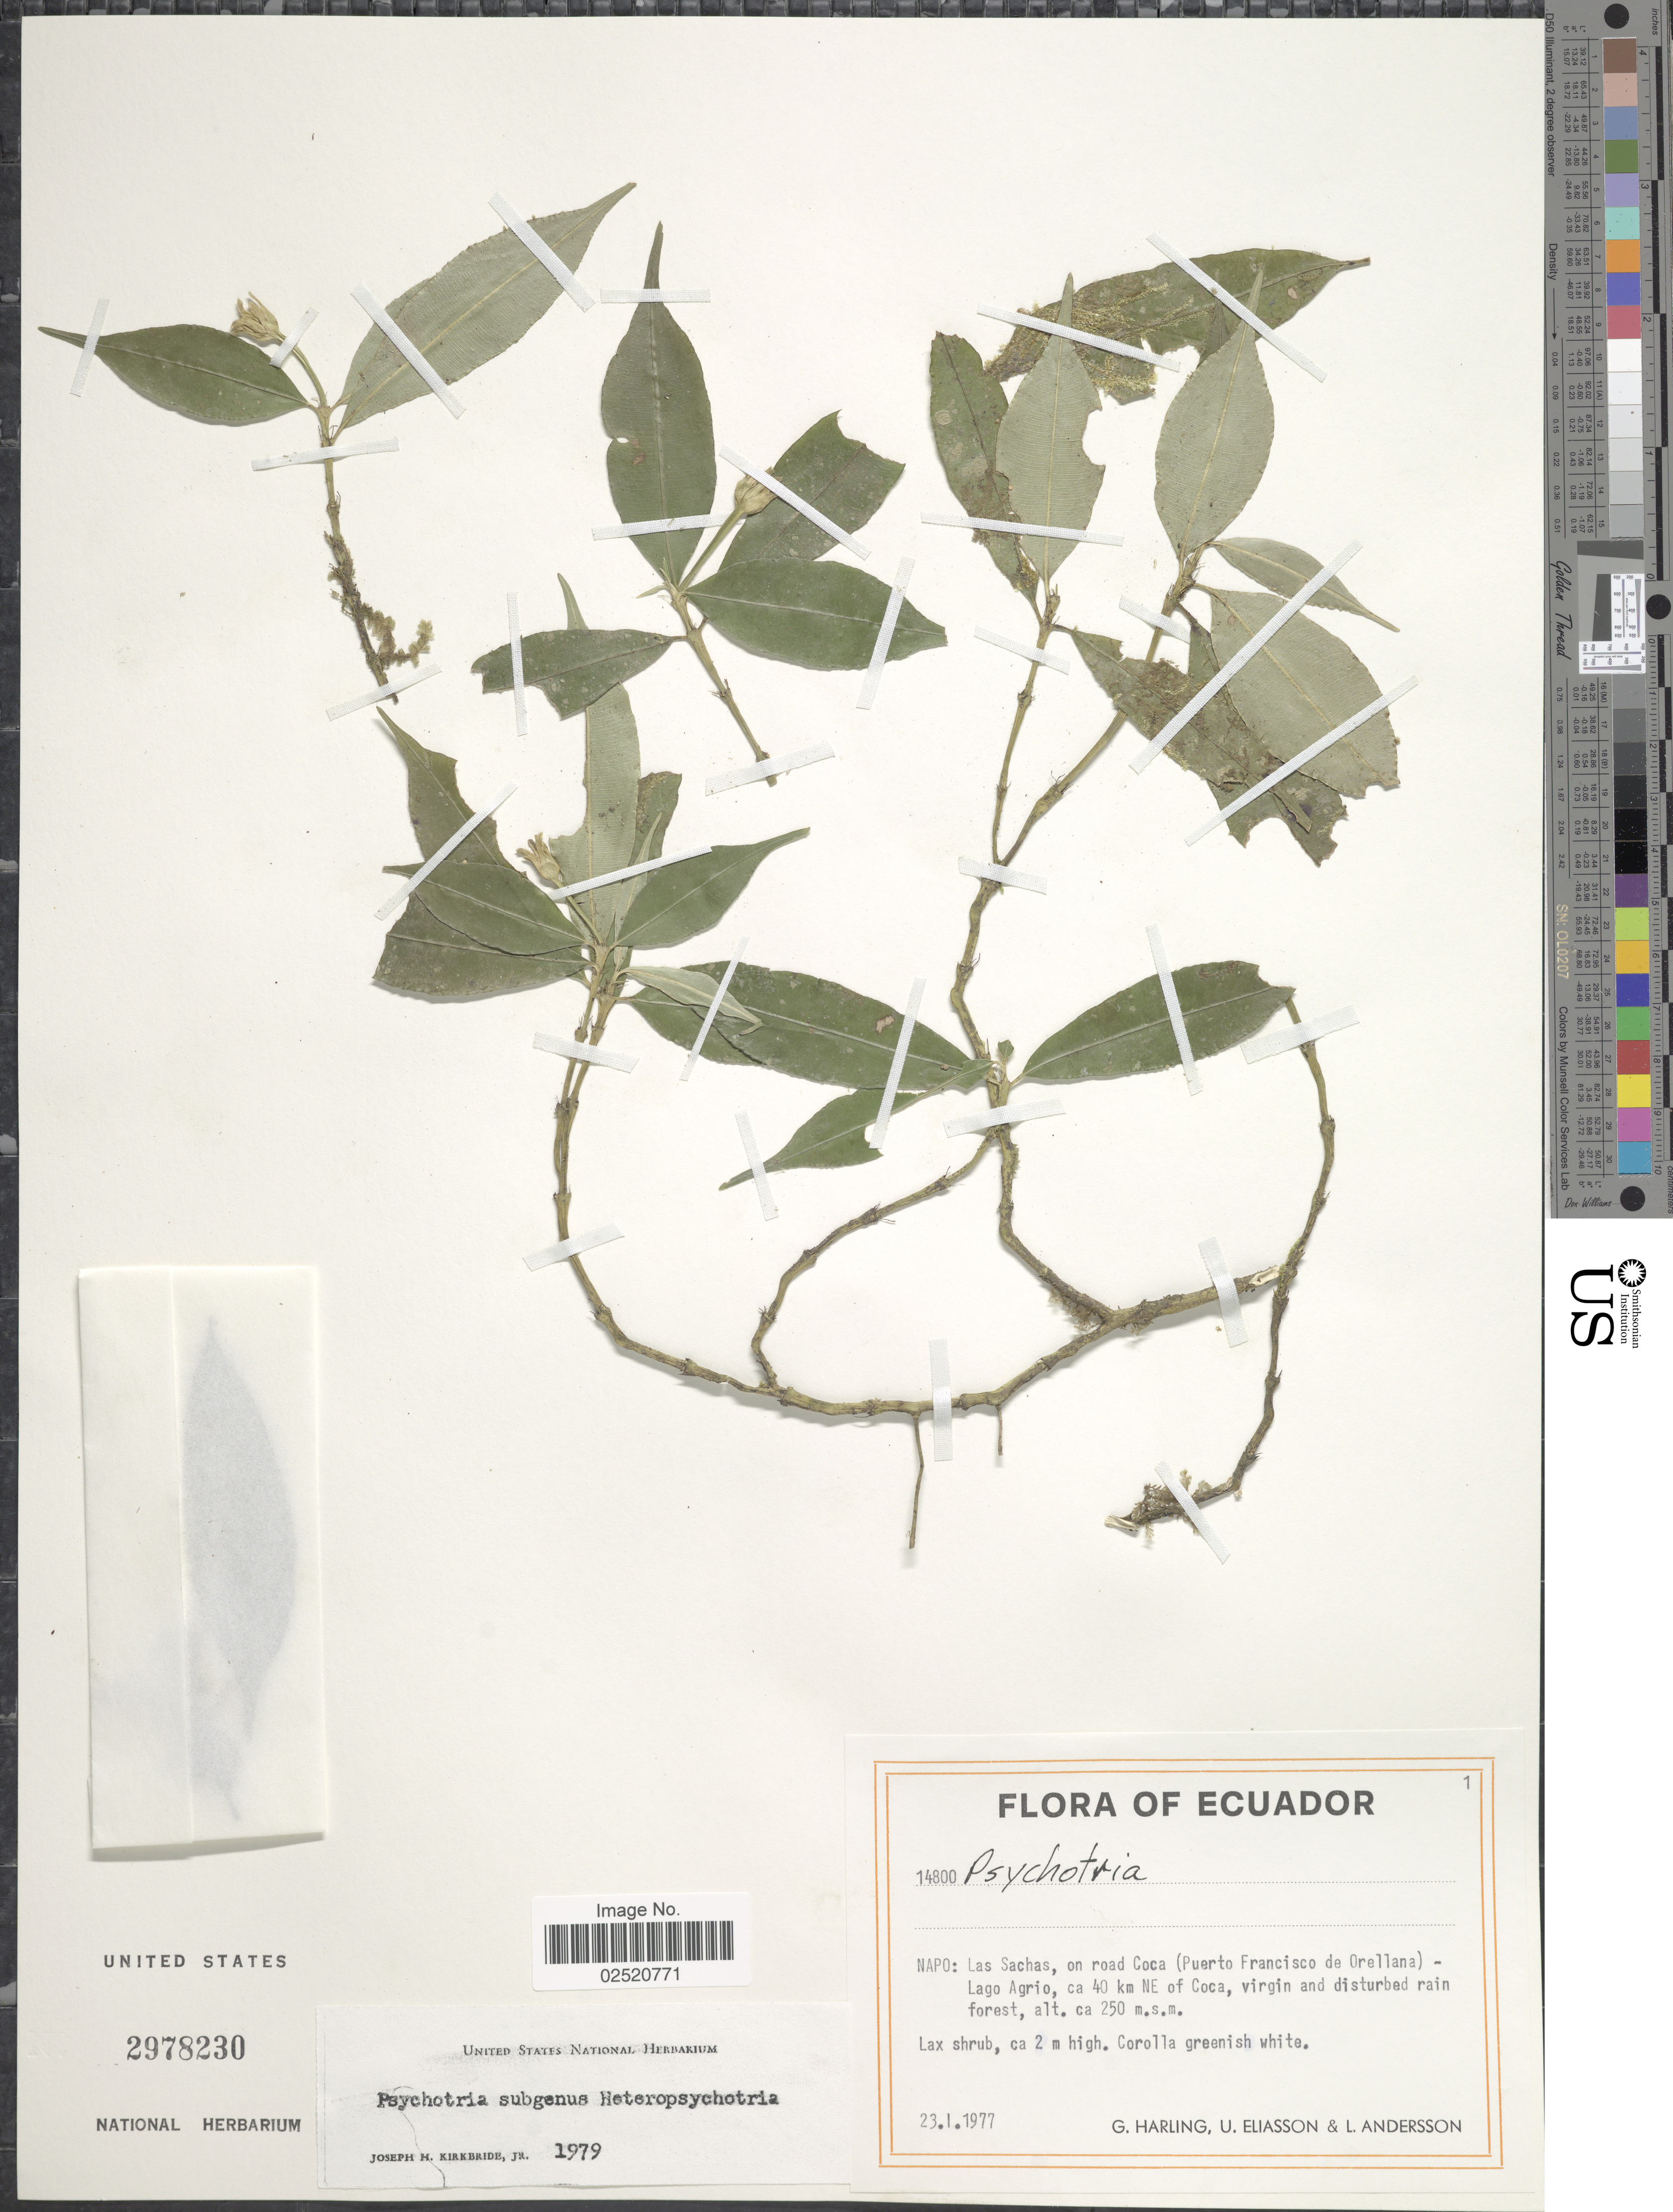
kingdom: Plantae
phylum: Tracheophyta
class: Magnoliopsida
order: Gentianales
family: Rubiaceae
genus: Psychotria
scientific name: Psychotria sp.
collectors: G. Harling, U. Eliasson & L. Andersson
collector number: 14800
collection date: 1977-01-23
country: Ecuador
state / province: Napo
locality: Las Sachas, on road Coca (Puerto Francisco de Orellana) Lago Agrio, ca 40 km NE of Coca, virgin and disturbed rain forest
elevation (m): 250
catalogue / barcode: US 2978230